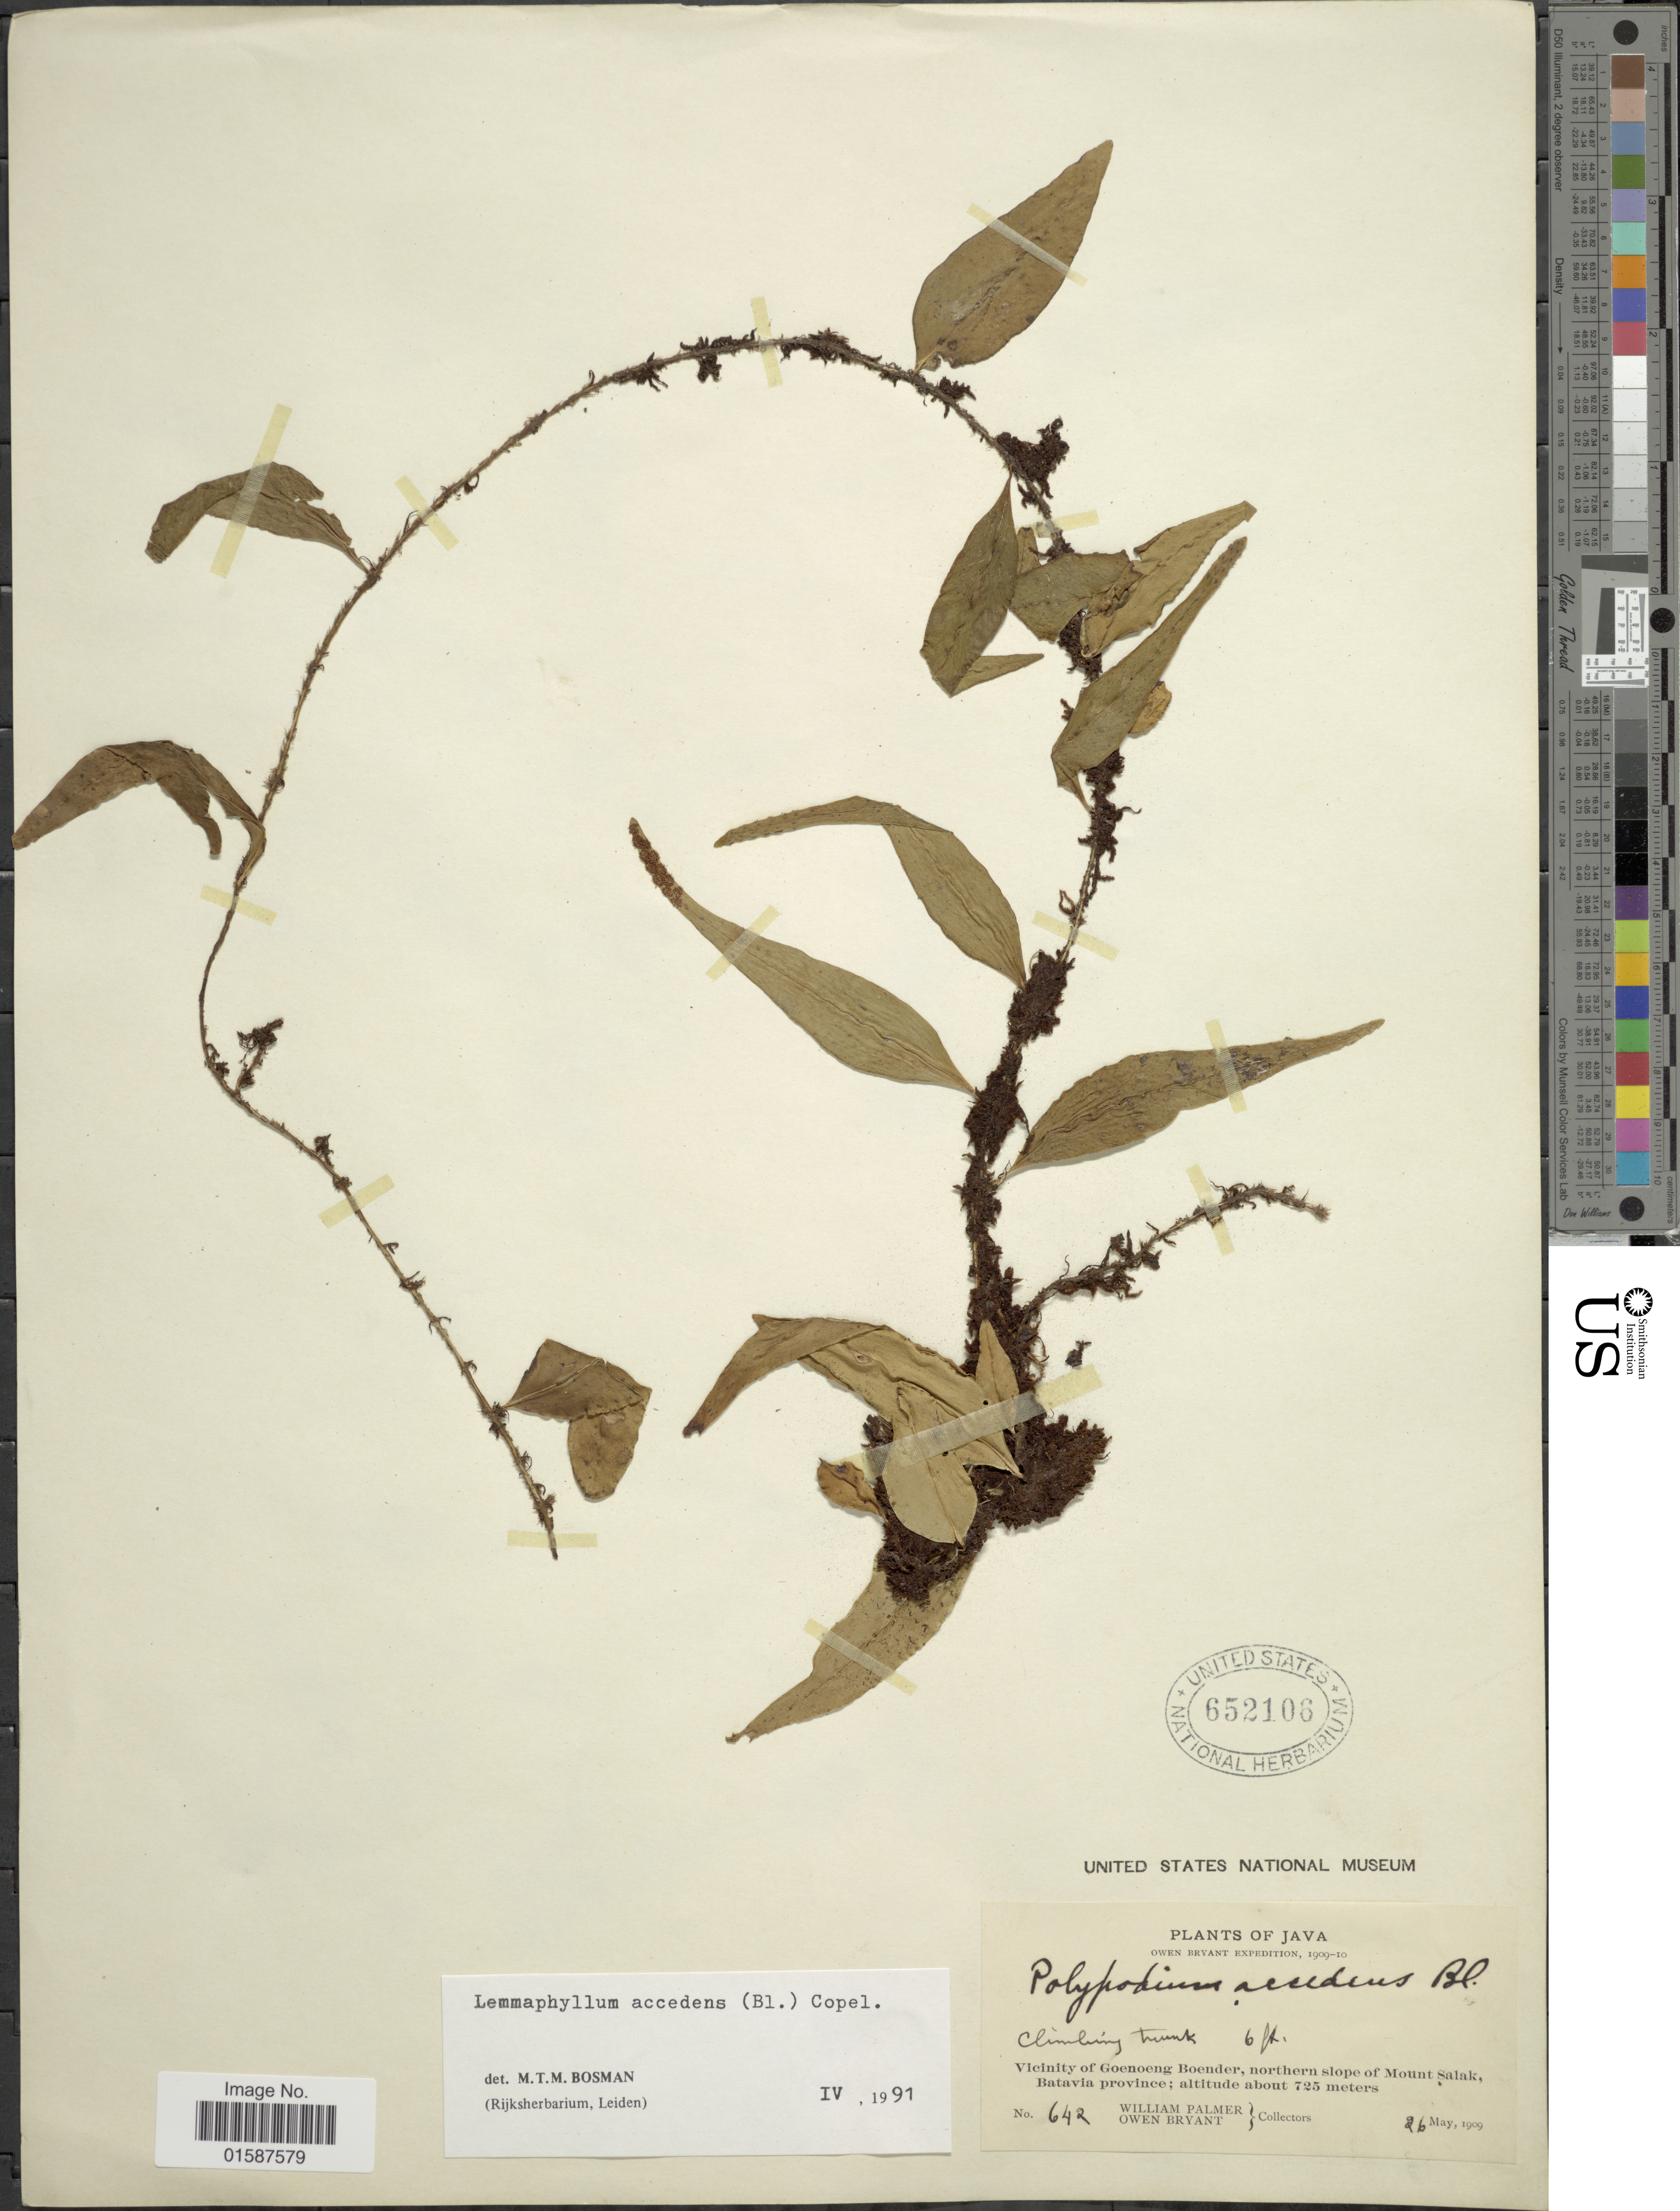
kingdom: Plantae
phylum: Tracheophyta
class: Polypodiopsida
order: Polypodiales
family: Polypodiaceae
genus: Lemmaphyllum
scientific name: Lemmaphyllum accedens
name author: (Blume) Donk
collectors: W. Palmer & O. Bryant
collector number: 642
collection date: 1909-05-26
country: Indonesia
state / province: Java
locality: Vicinity of Goenoeng Boender, northern slope of Mount Salak, Batavia province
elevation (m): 725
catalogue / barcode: US 652106